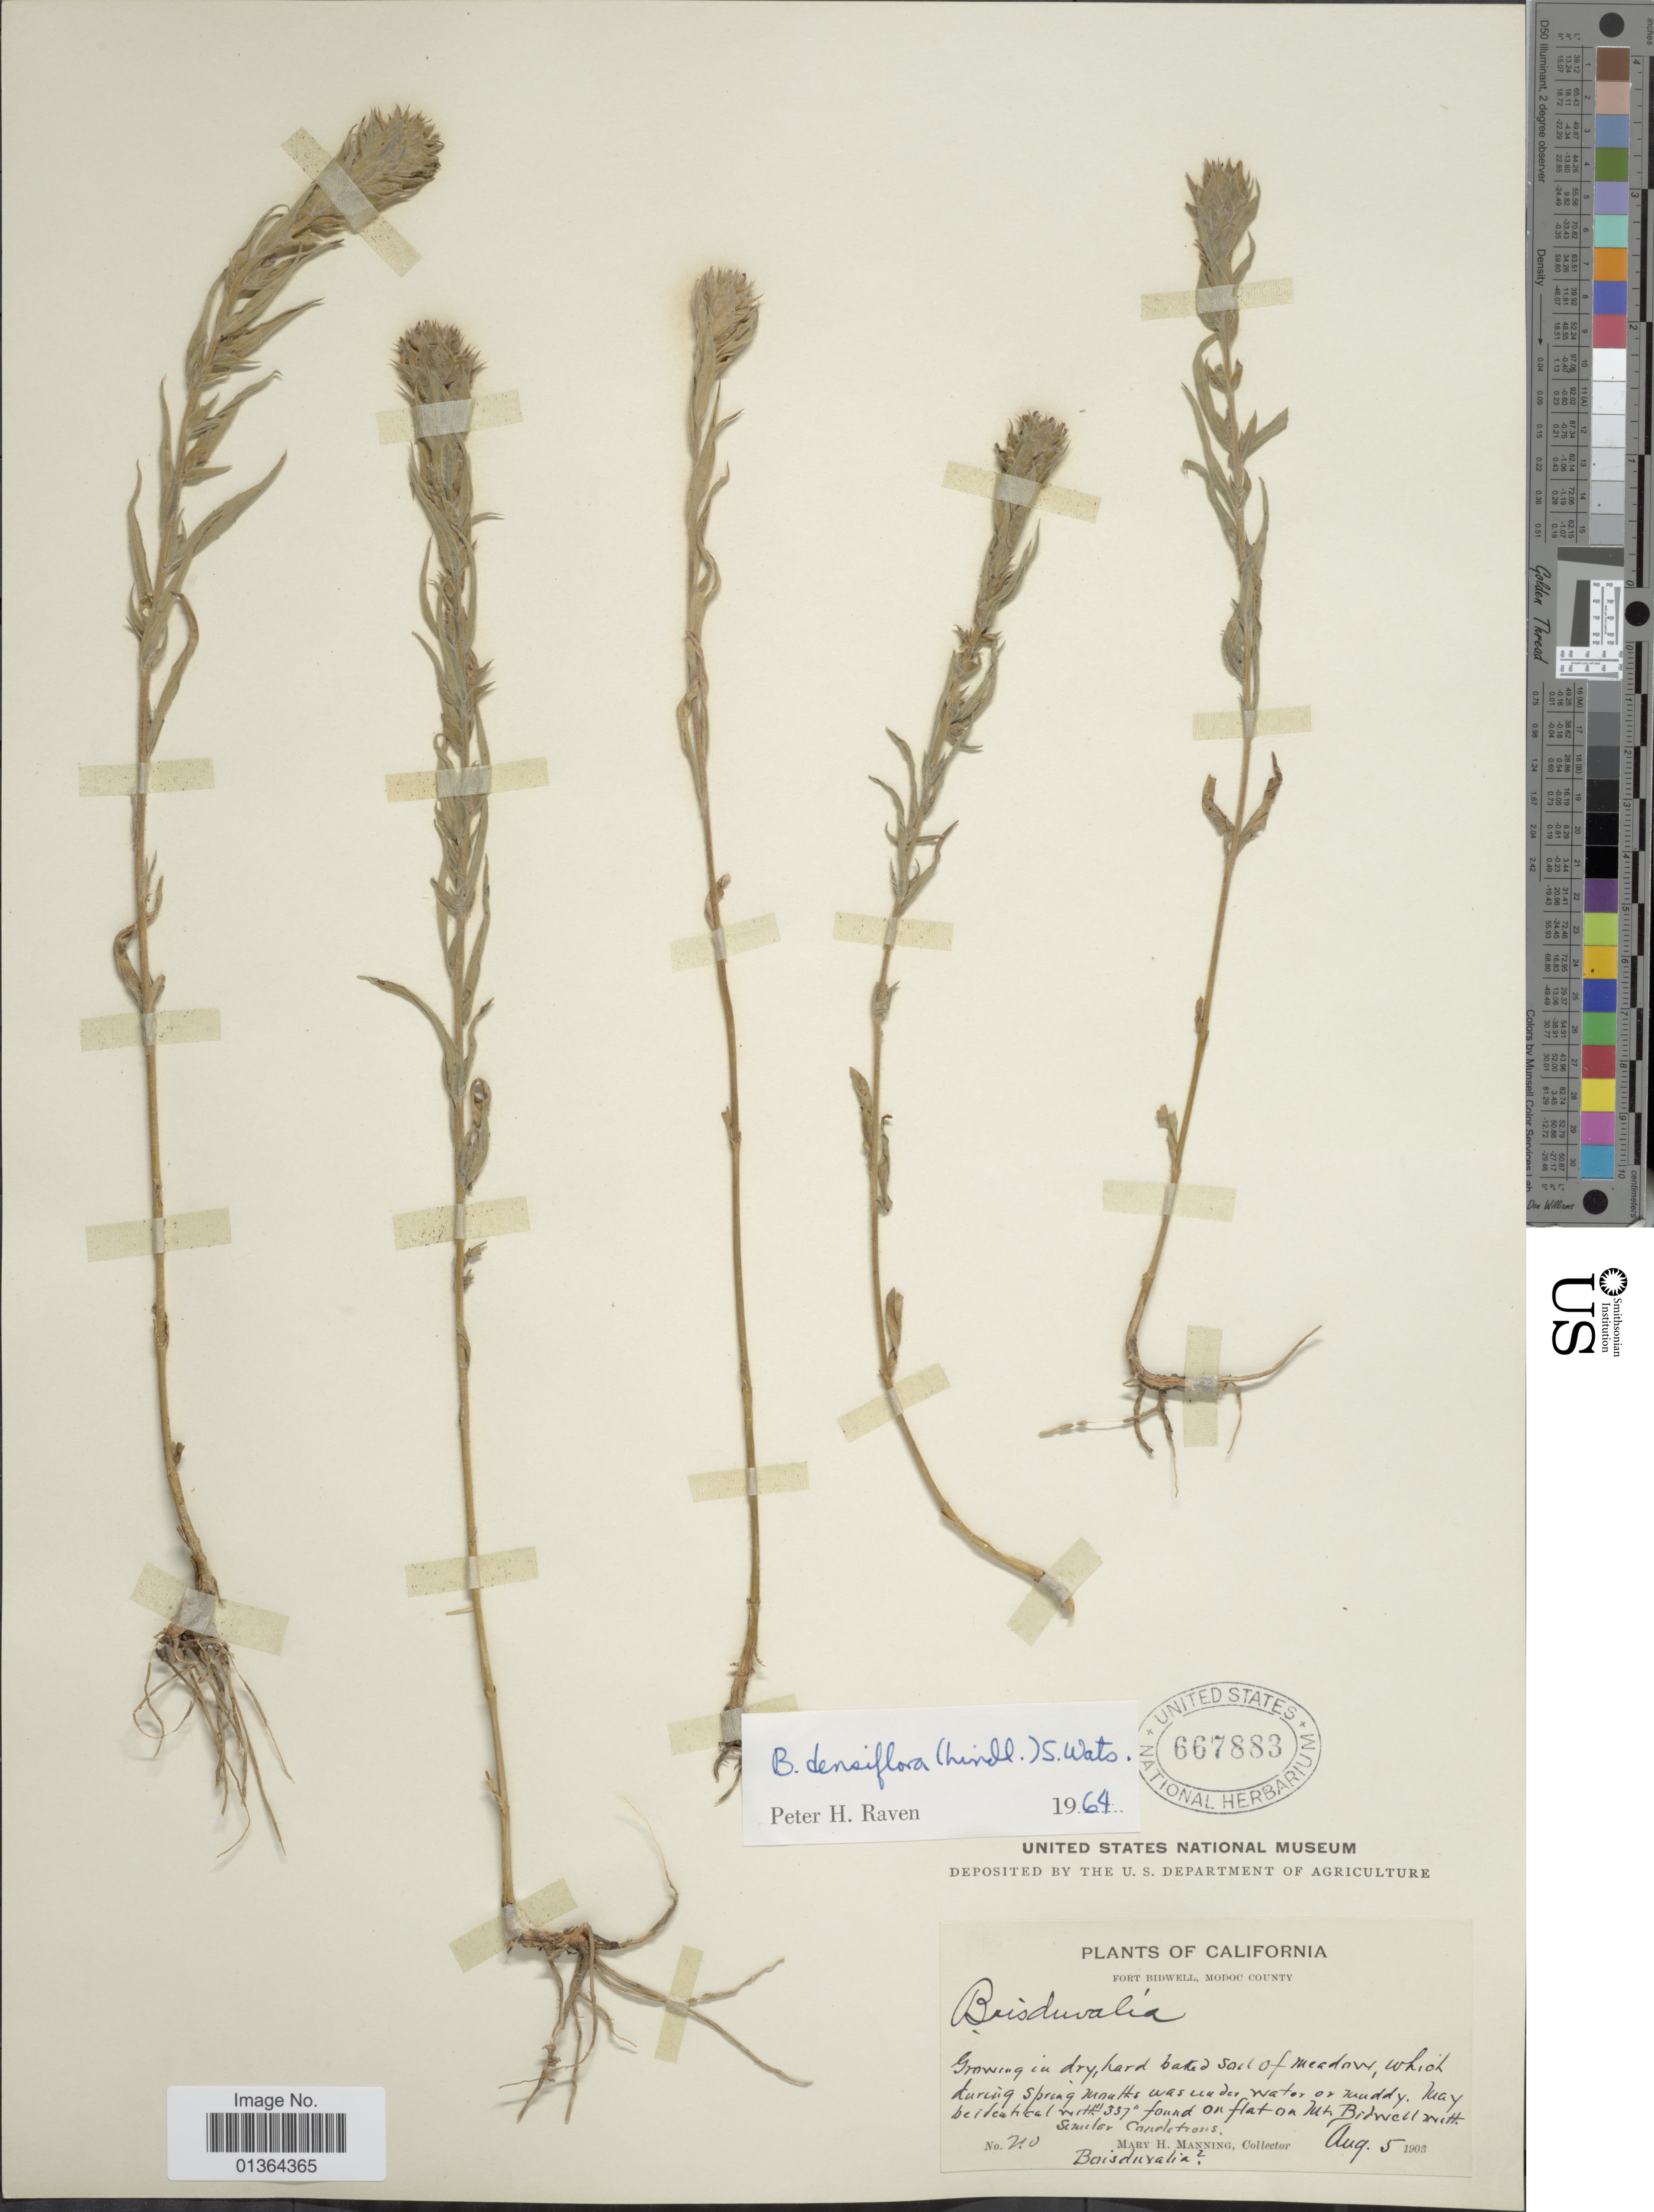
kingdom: Plantae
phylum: Tracheophyta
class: Magnoliopsida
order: Myrtales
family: Onagraceae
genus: Epilobium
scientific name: Epilobium densiflorum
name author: (Lindl.) Hoch & P.H. Raven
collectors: M. Manning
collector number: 210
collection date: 1903-08-05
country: United States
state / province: California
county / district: Modoc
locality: Fort Bidwell, Modoc County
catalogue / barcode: US 667883